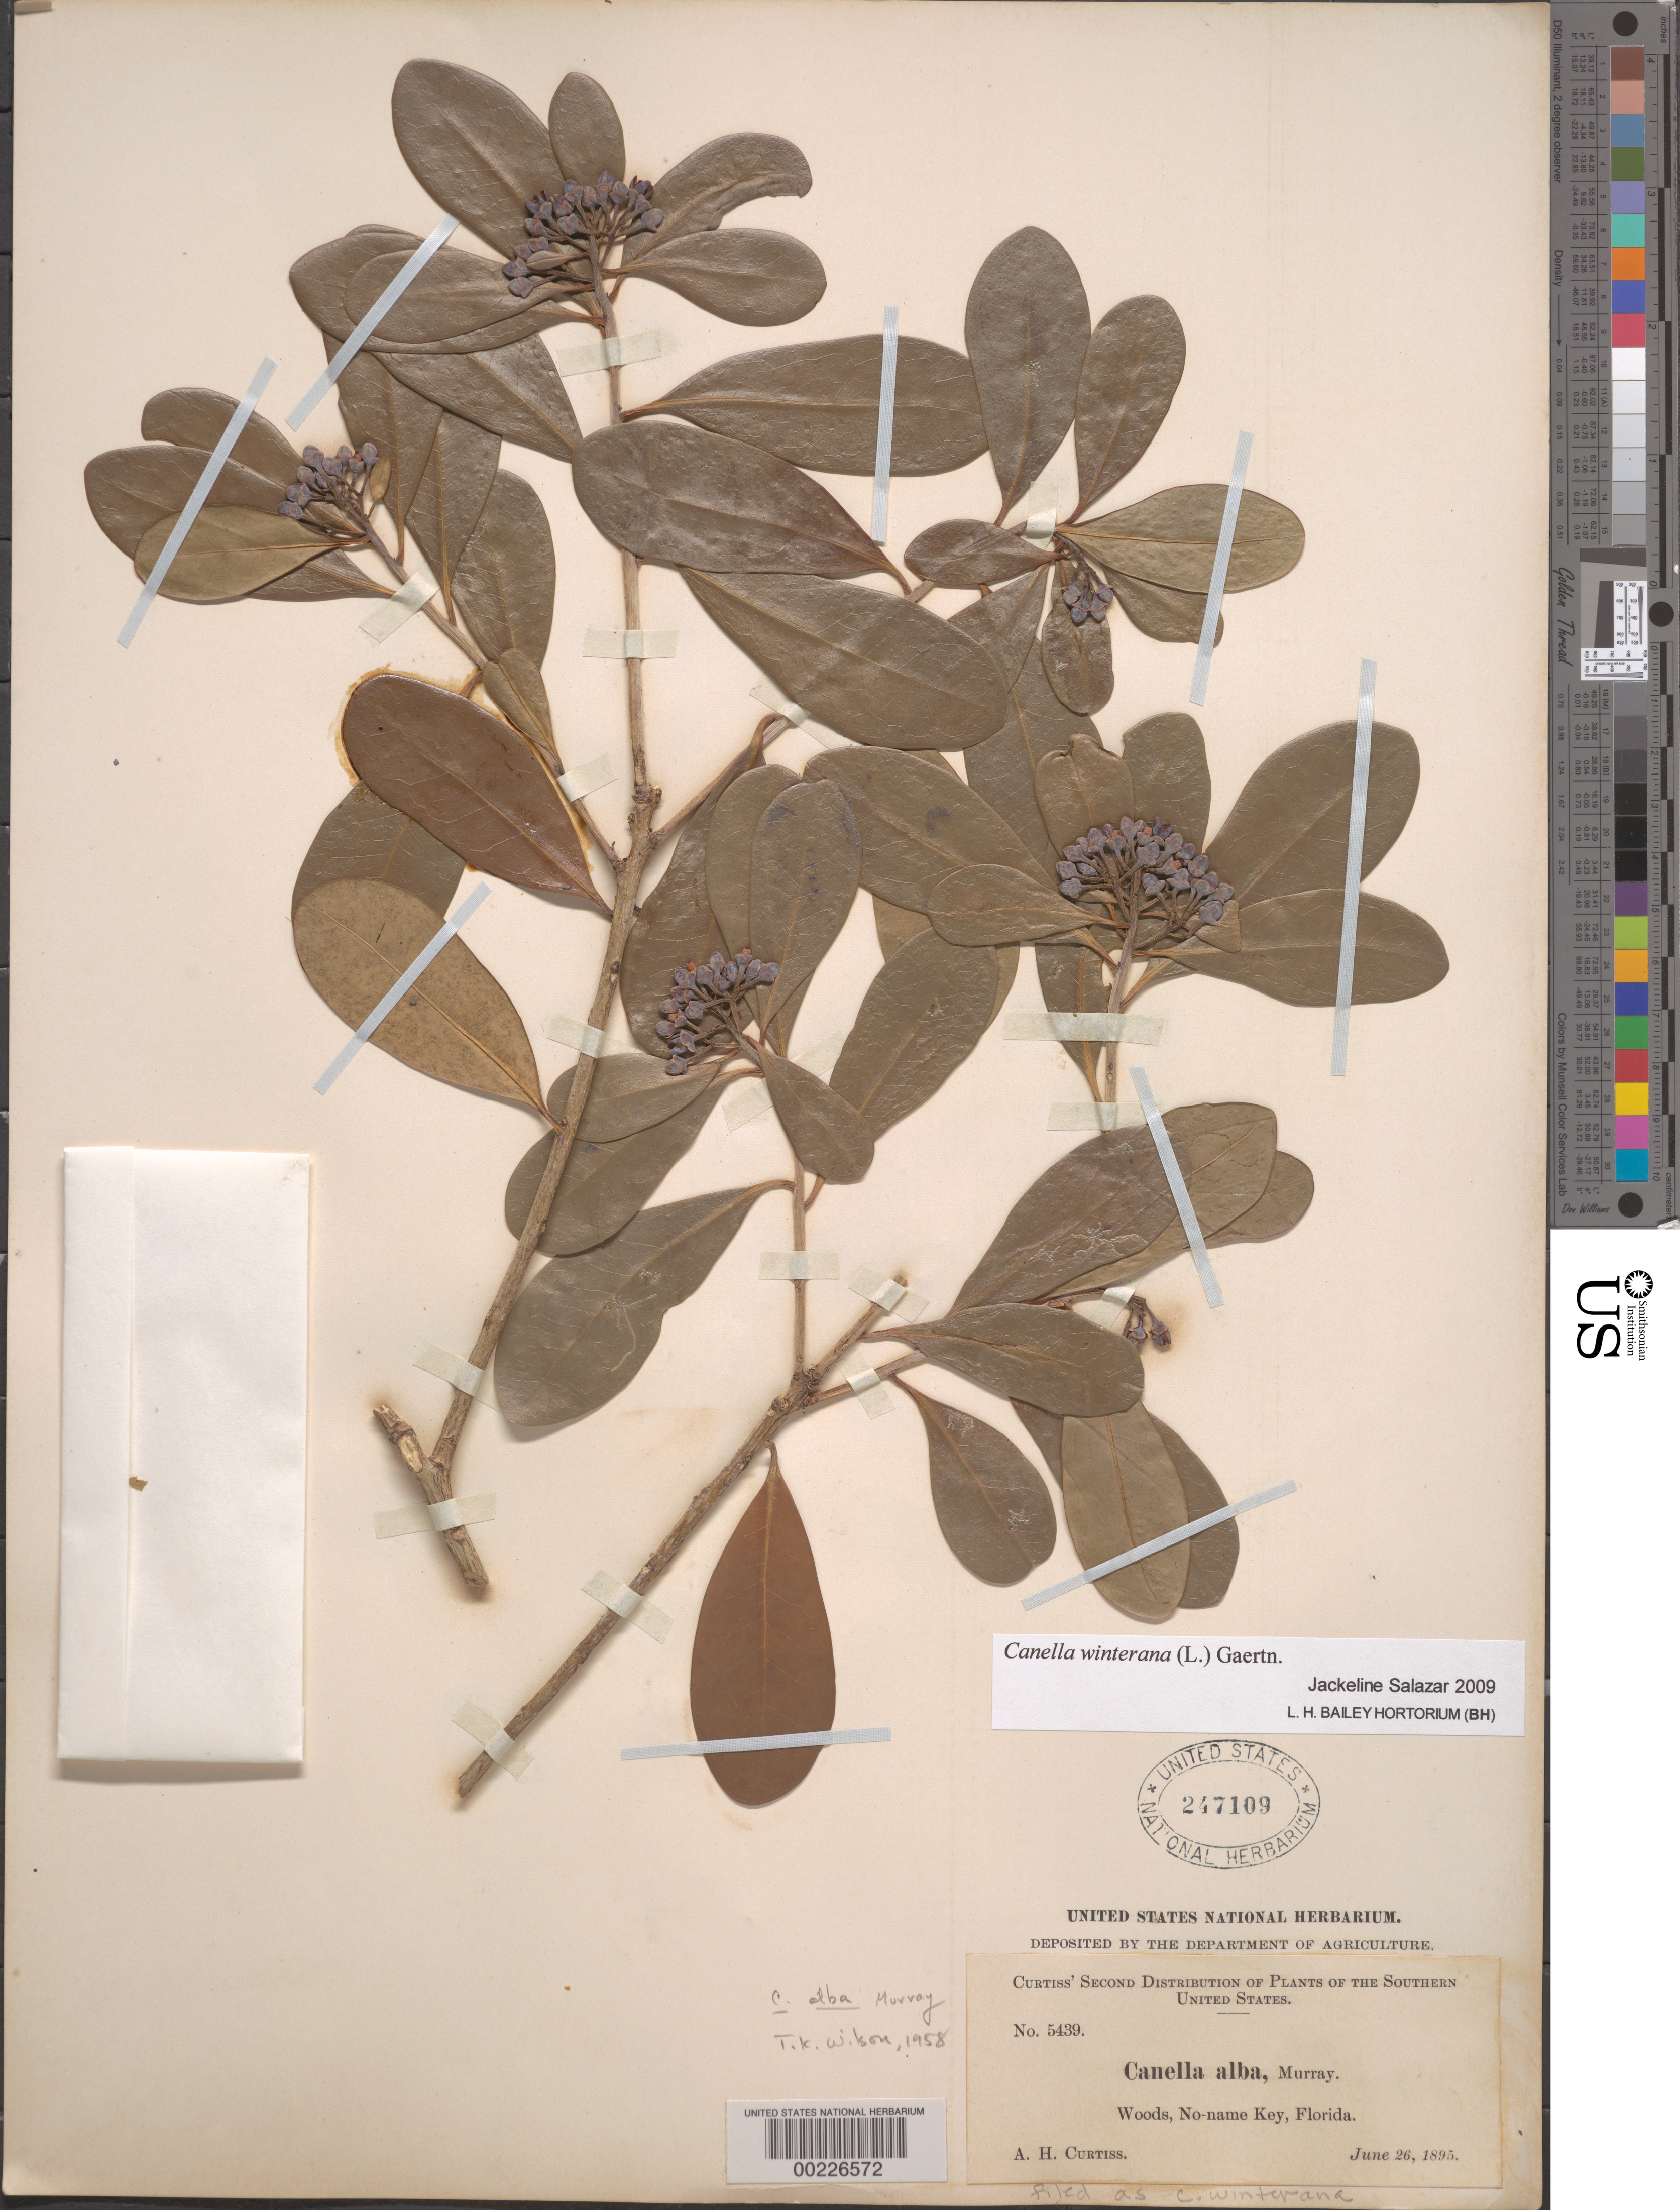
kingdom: Plantae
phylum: Tracheophyta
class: Magnoliopsida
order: Canellales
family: Canellaceae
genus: Canella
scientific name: Canella winterana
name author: (L.) Gaertn.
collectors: A. H. Curtiss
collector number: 5439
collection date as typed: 26 Jun 1895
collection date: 1895-06-26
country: United States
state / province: Florida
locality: No-name key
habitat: Woods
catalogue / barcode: US 247109